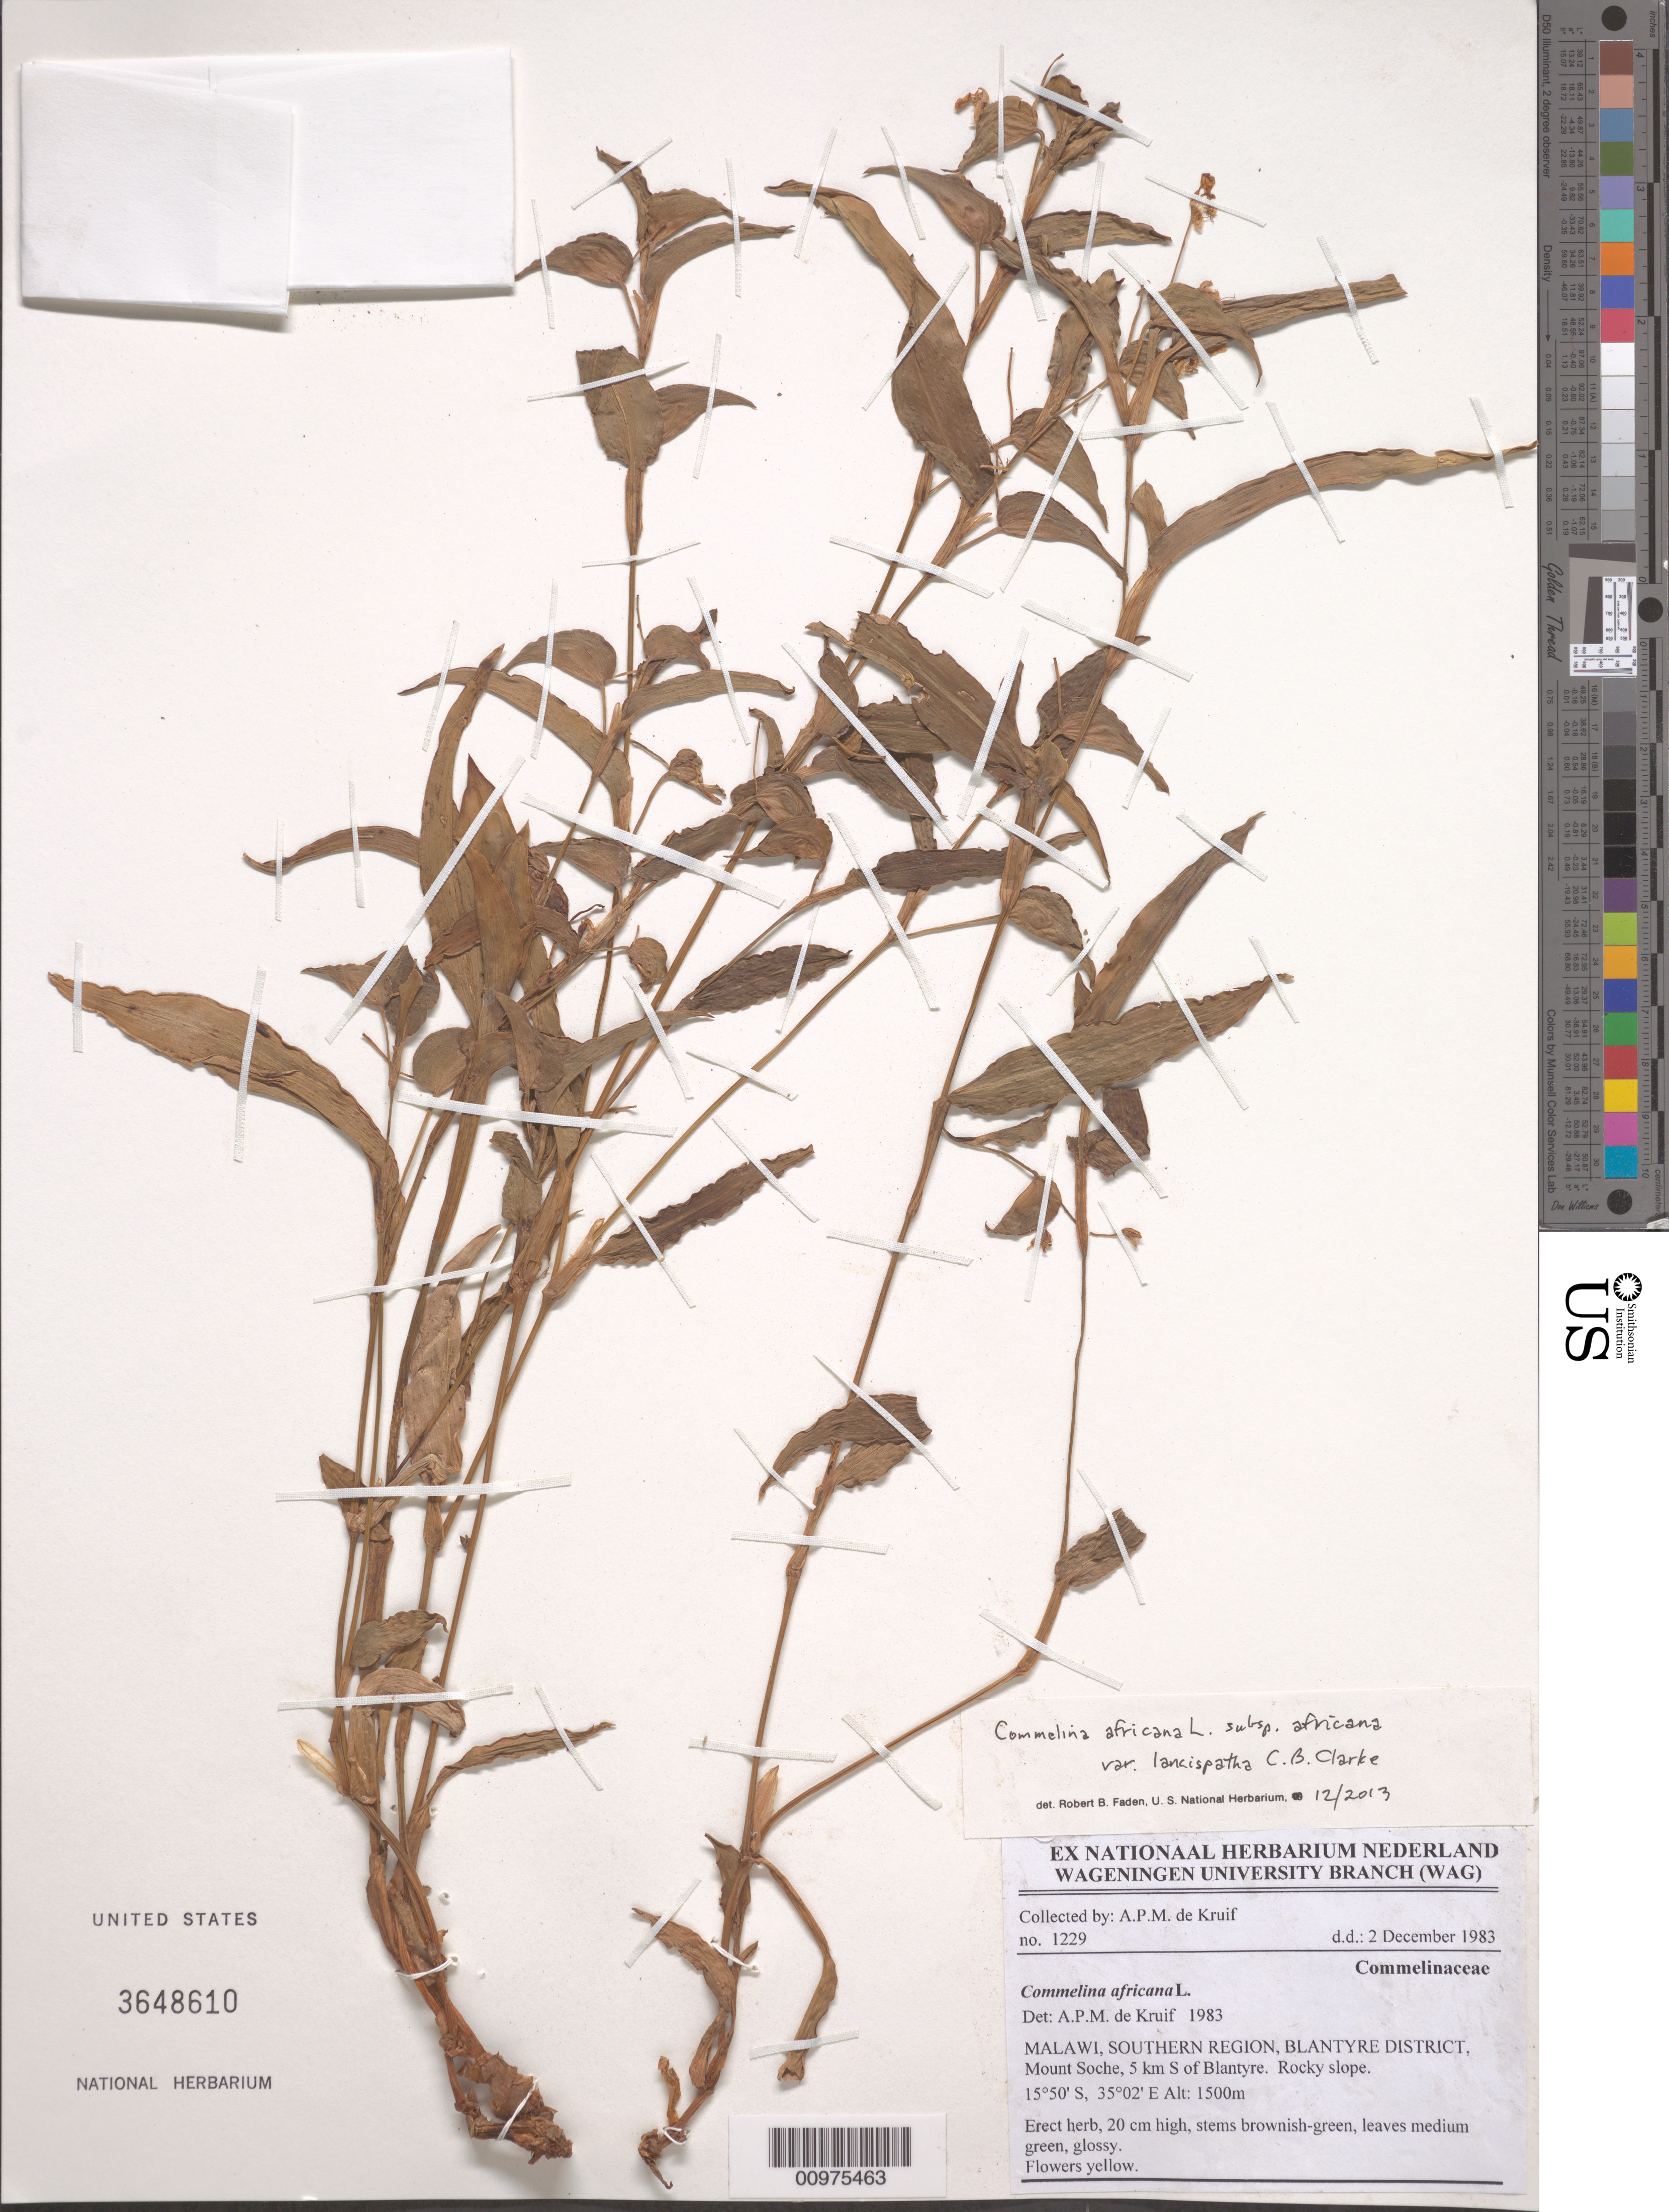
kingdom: Plantae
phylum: Tracheophyta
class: Liliopsida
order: Commelinales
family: Commelinaceae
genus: Commelina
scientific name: Commelina africana subsp. africana var. lancispatha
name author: C.B. Clarke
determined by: Faden, Robert B., (US), Smithsonian Institution - National Museum of Natural History (UNITED STATES)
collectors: A. P. de Kruif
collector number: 1229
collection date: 1983-12-02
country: Malawi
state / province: Southern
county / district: Blantyre District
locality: Mount Soche, 5 km S of Blantyre.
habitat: Rocky slope.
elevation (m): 1500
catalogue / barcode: US 3648610